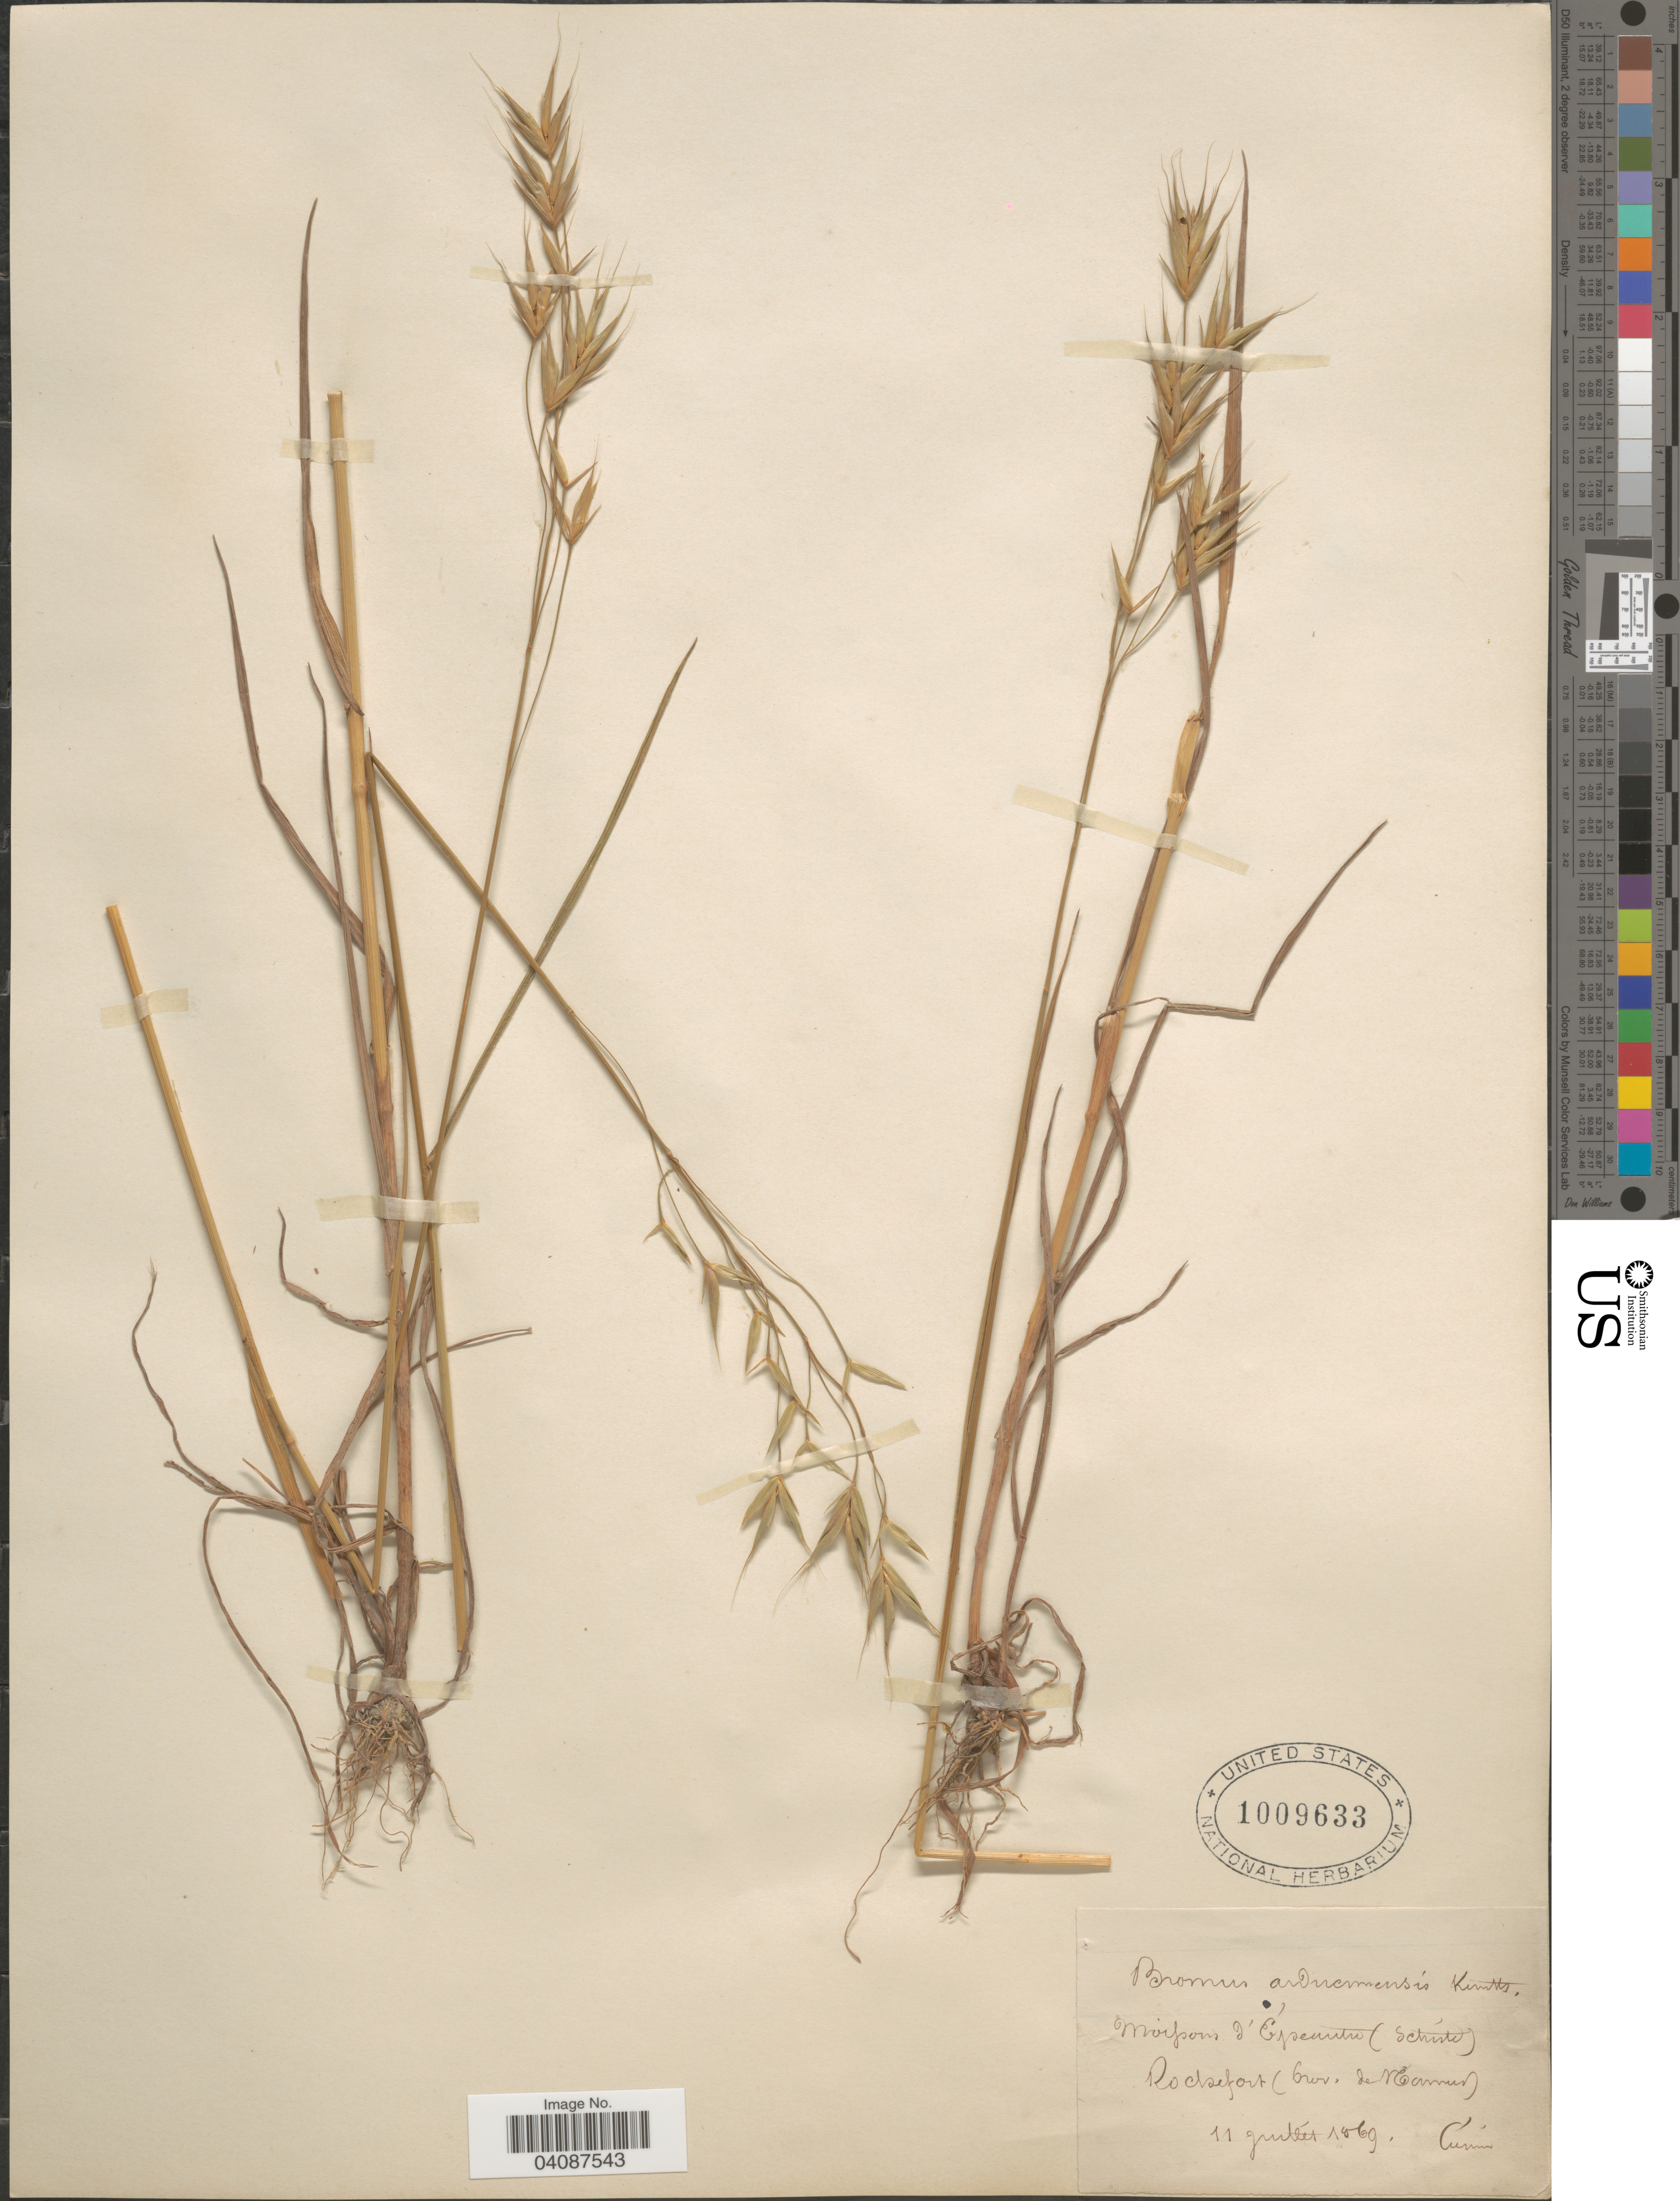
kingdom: Plantae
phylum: Tracheophyta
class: Liliopsida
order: Poales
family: Poaceae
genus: Bromus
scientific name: Bromus arduennensis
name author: Kunth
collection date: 1869-07-11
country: Belgium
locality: Moisson d'Essenutre (Schirte). Rochefort (Prov. de Namur).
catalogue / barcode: US 1009633